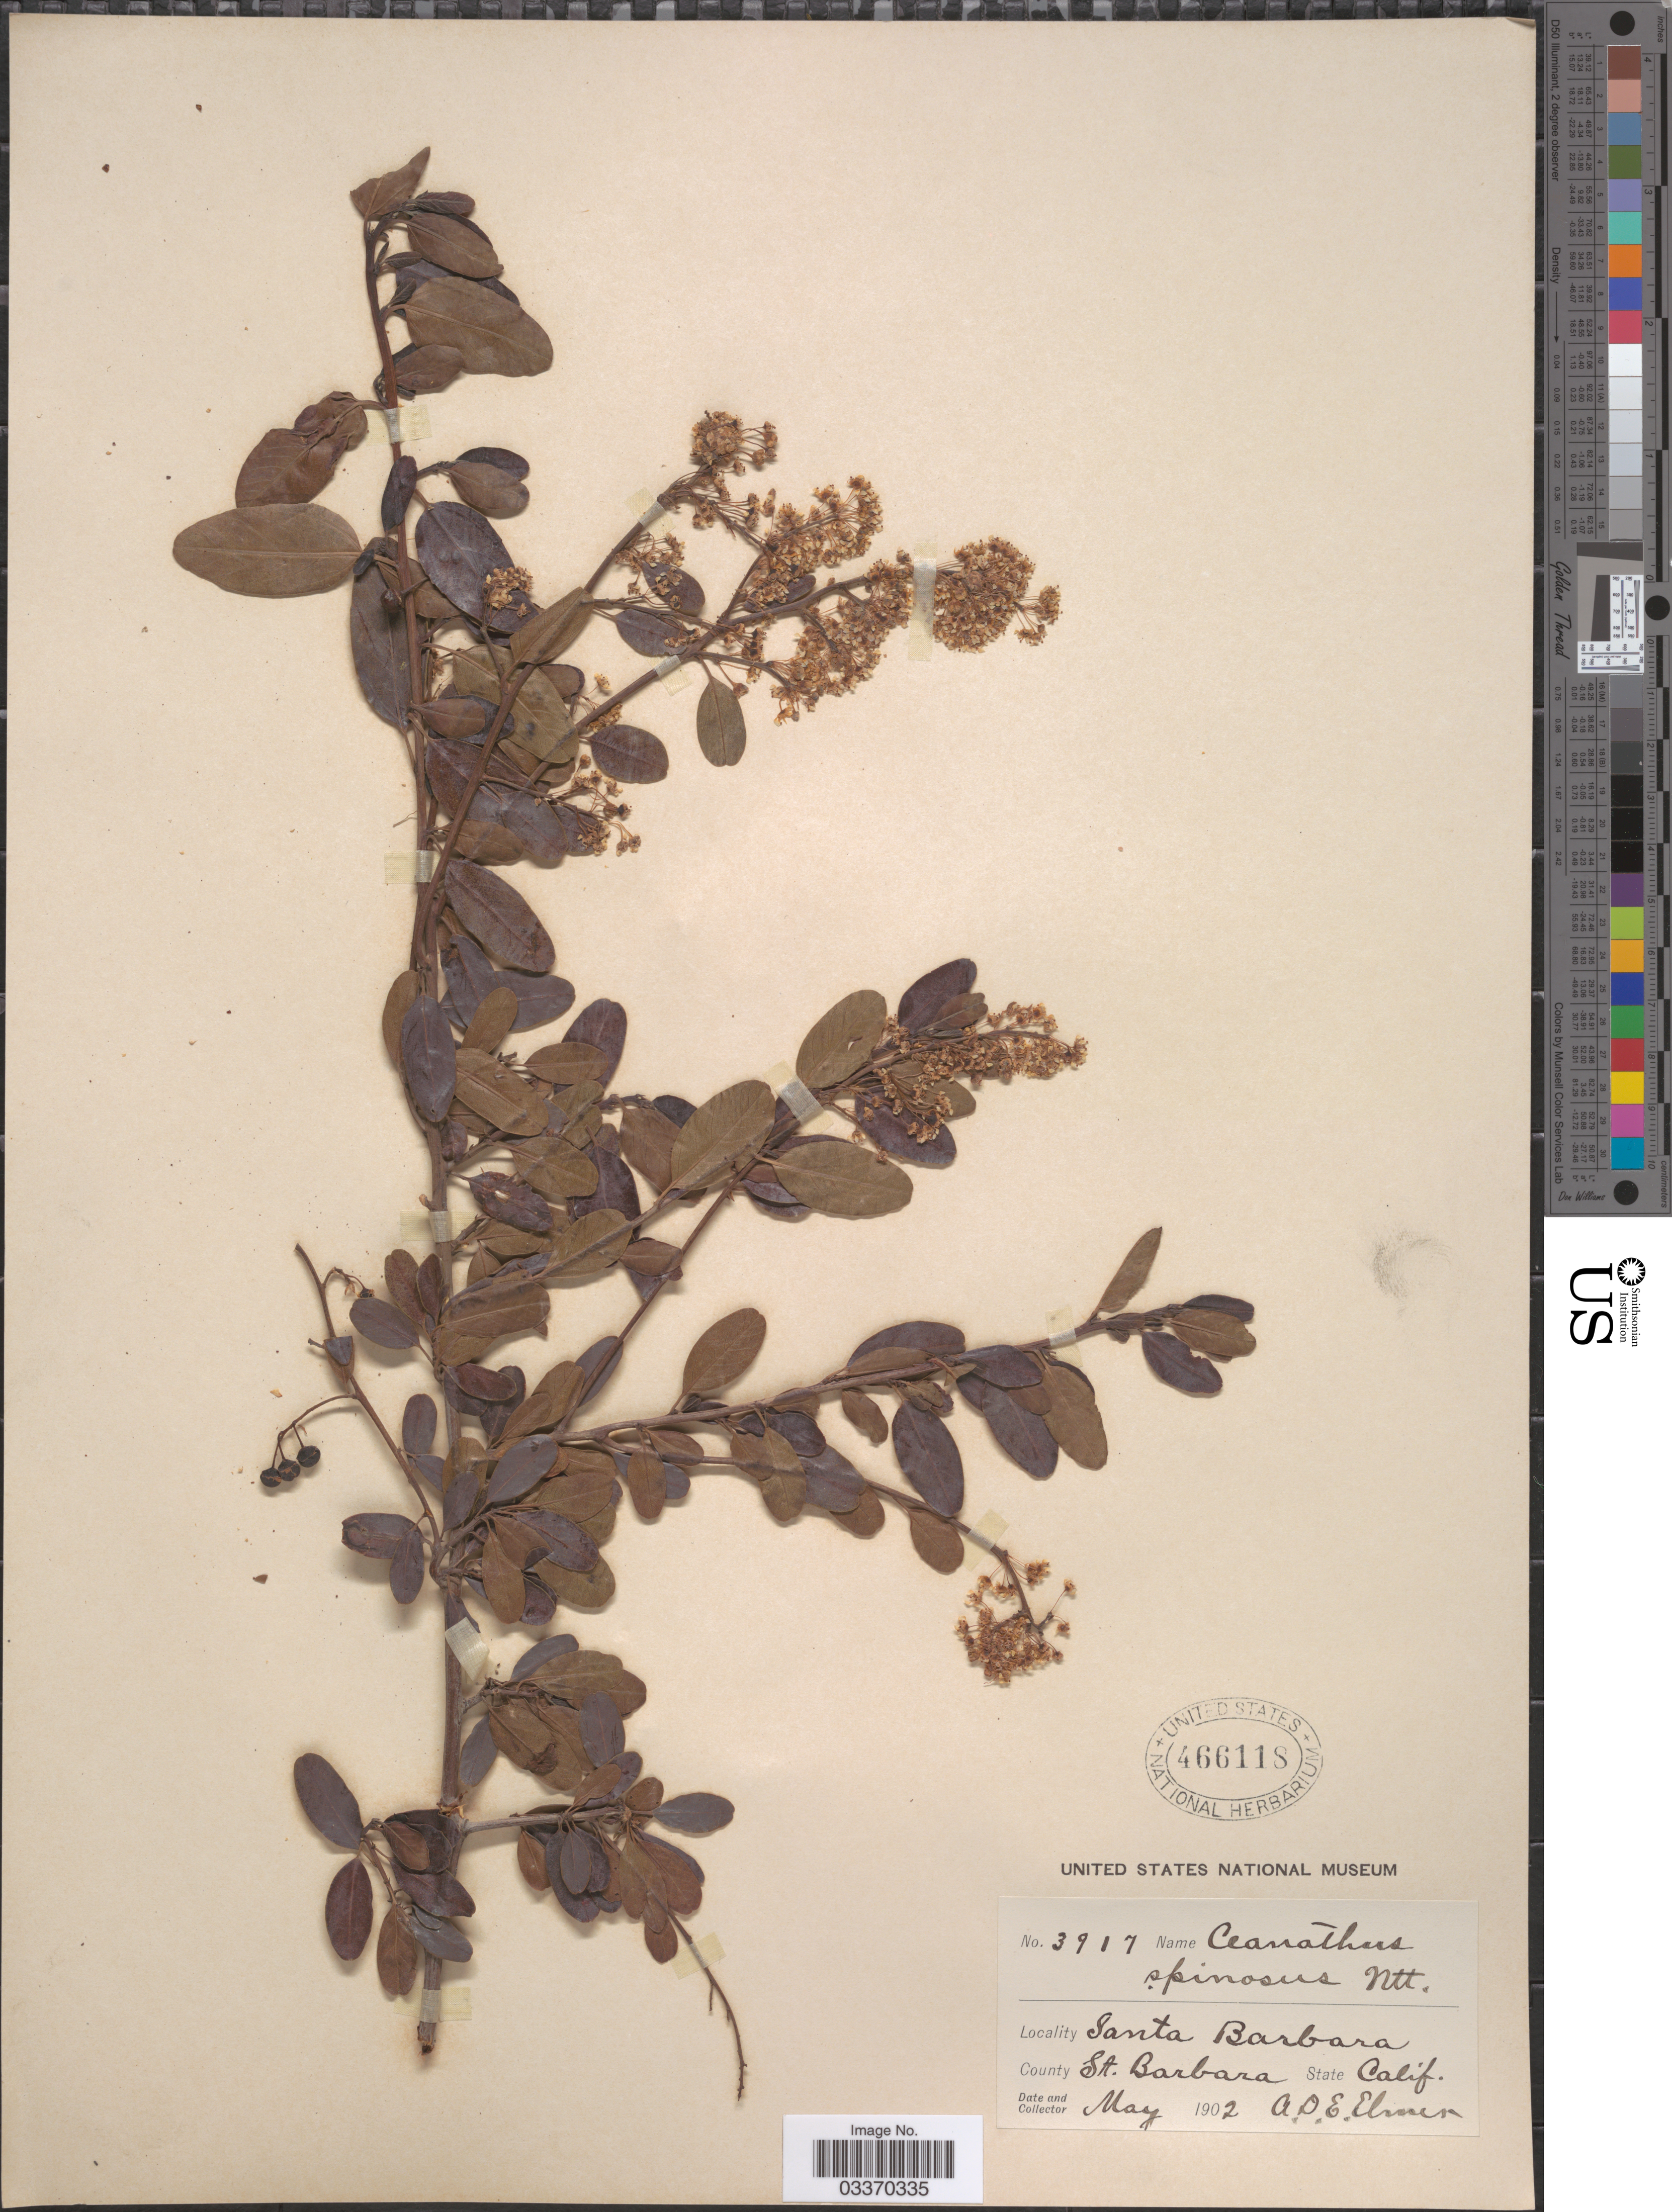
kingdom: Plantae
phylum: Tracheophyta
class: Magnoliopsida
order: Rosales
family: Rhamnaceae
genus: Ceanothus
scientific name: Ceanothus spinosus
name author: Nutt.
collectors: A. D. E. Elmer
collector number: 3917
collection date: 1902-05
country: United States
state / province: California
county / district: Santa Barbara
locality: Santa Barbara. County St. Barbara.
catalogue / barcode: US 466118